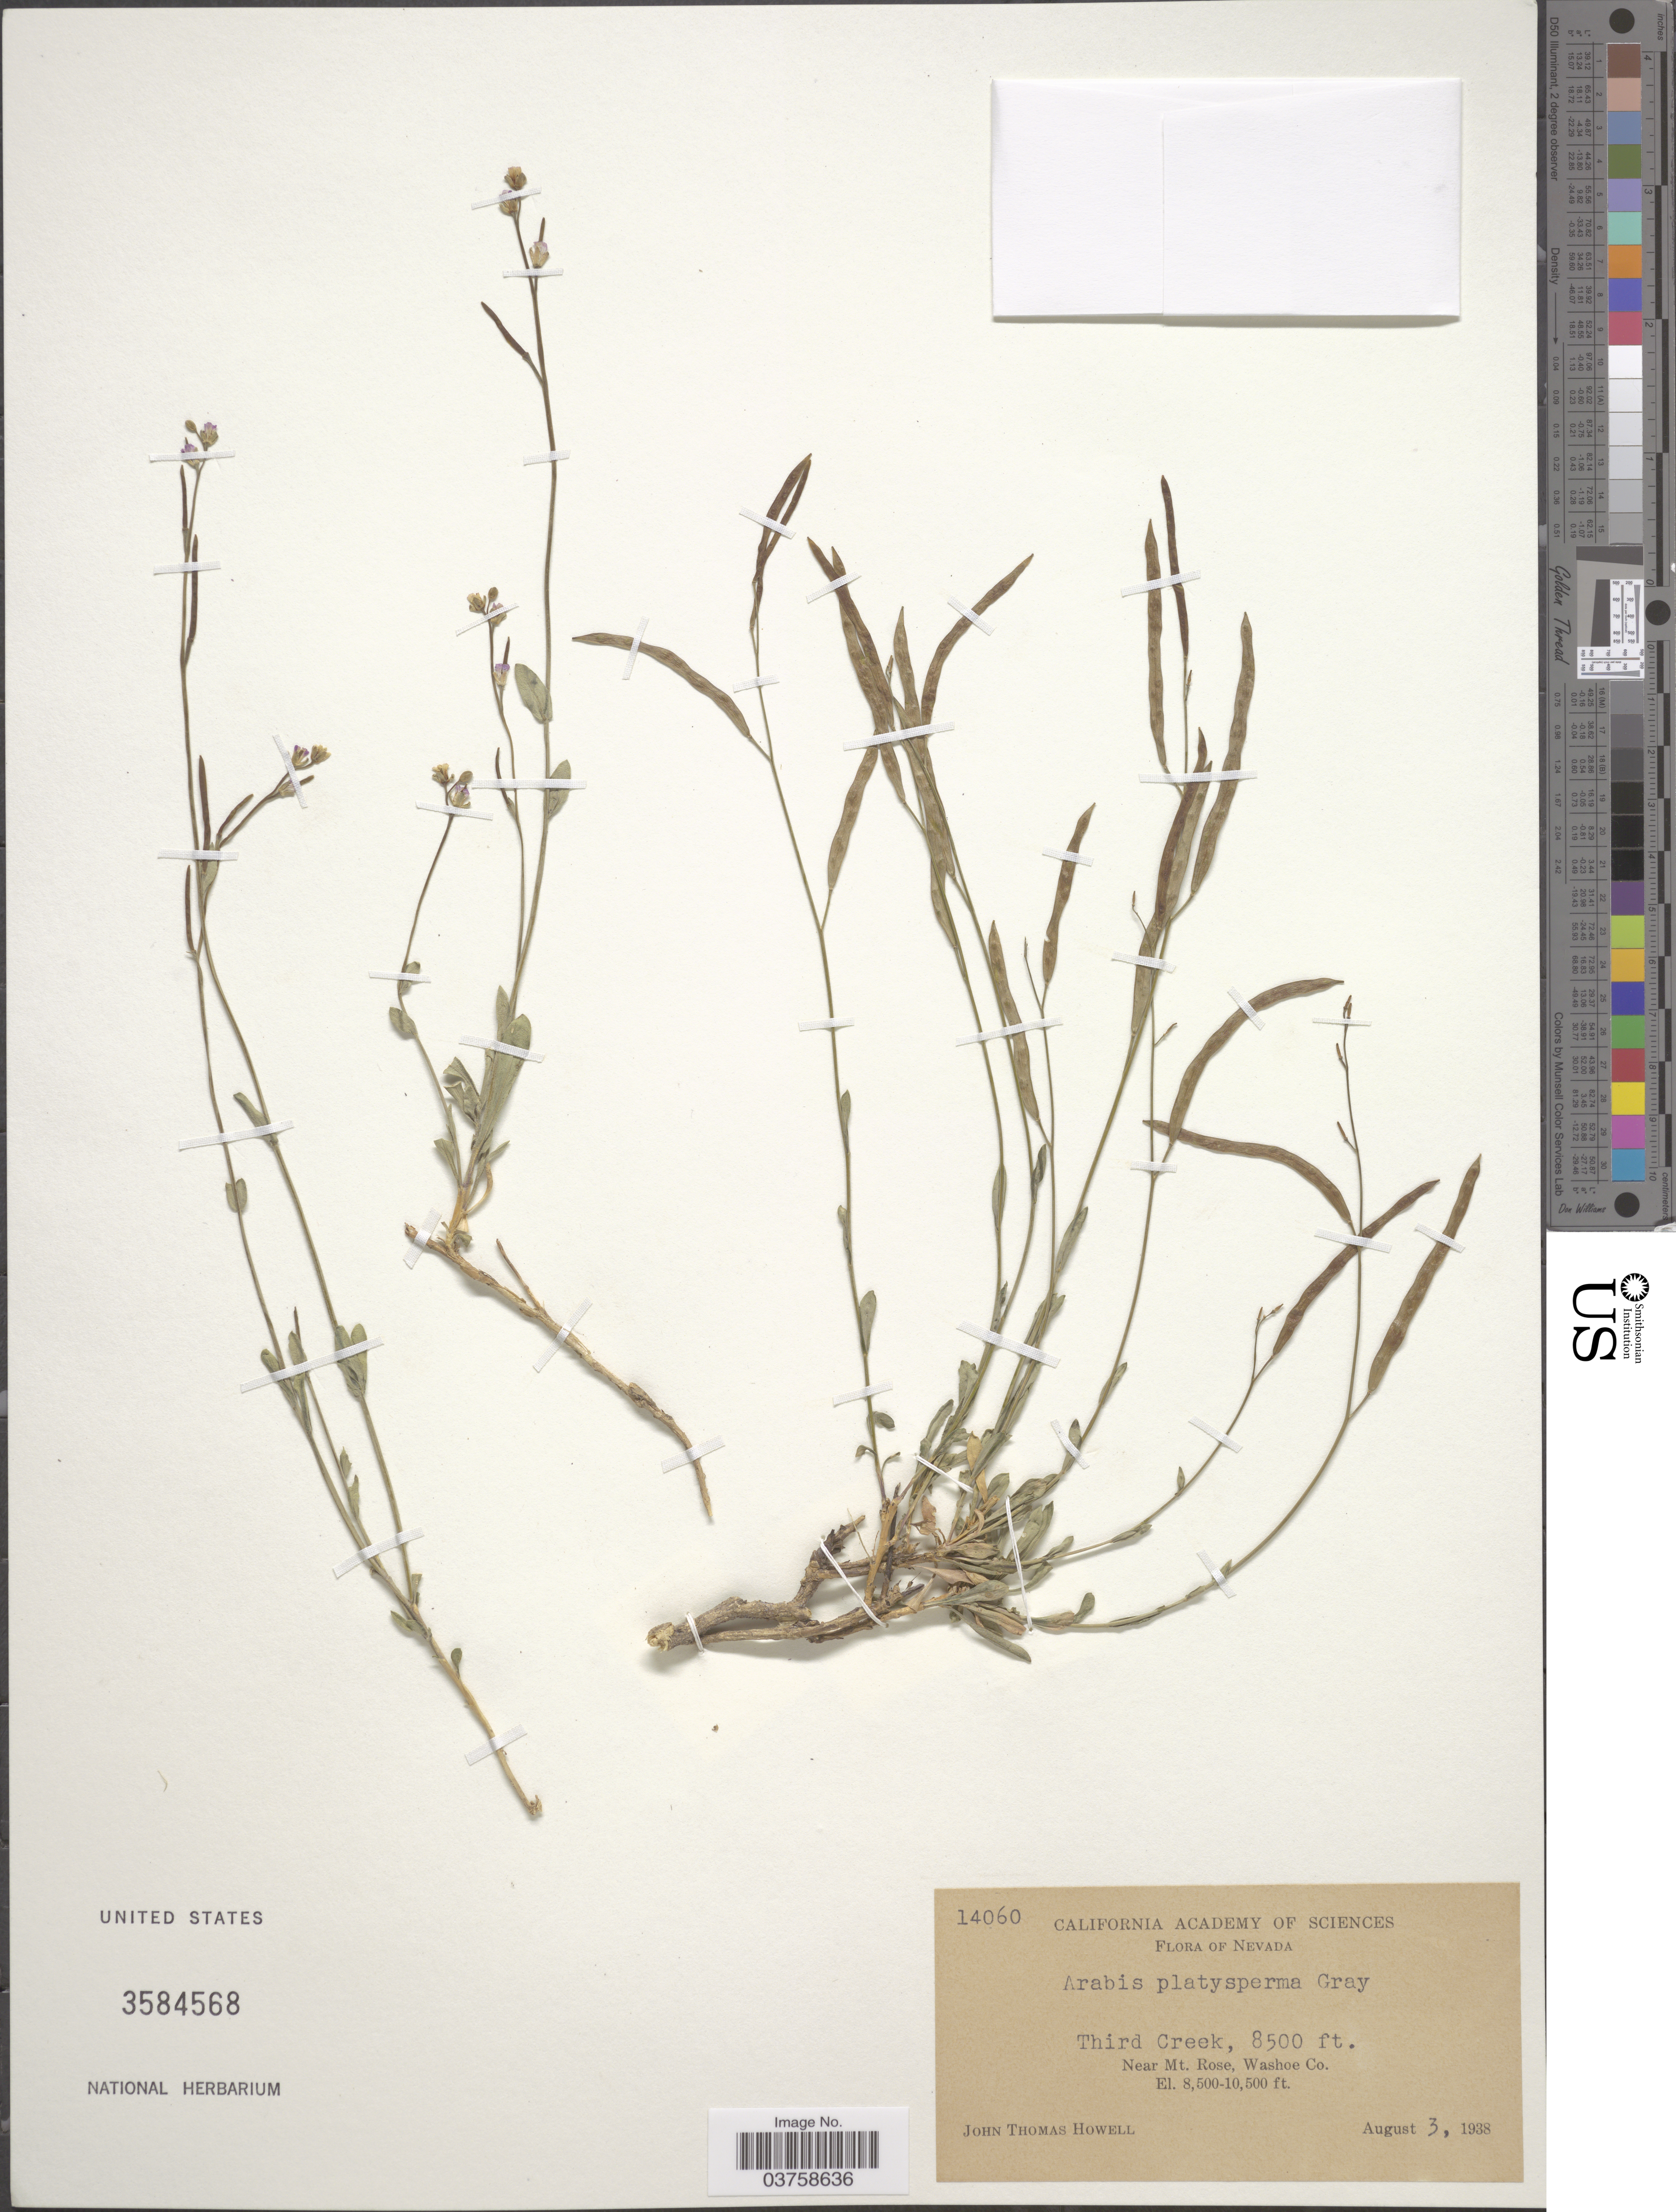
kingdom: Plantae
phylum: Tracheophyta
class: Magnoliopsida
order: Brassicales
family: Brassicaceae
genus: Arabis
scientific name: Arabis platysperma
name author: A. Gray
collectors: J. T. Howell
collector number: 14060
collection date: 1938-08-03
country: United States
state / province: Nevada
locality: Third Creek. Near Mt. Rose, Washoe Co.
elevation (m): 2591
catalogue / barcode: US 3584568